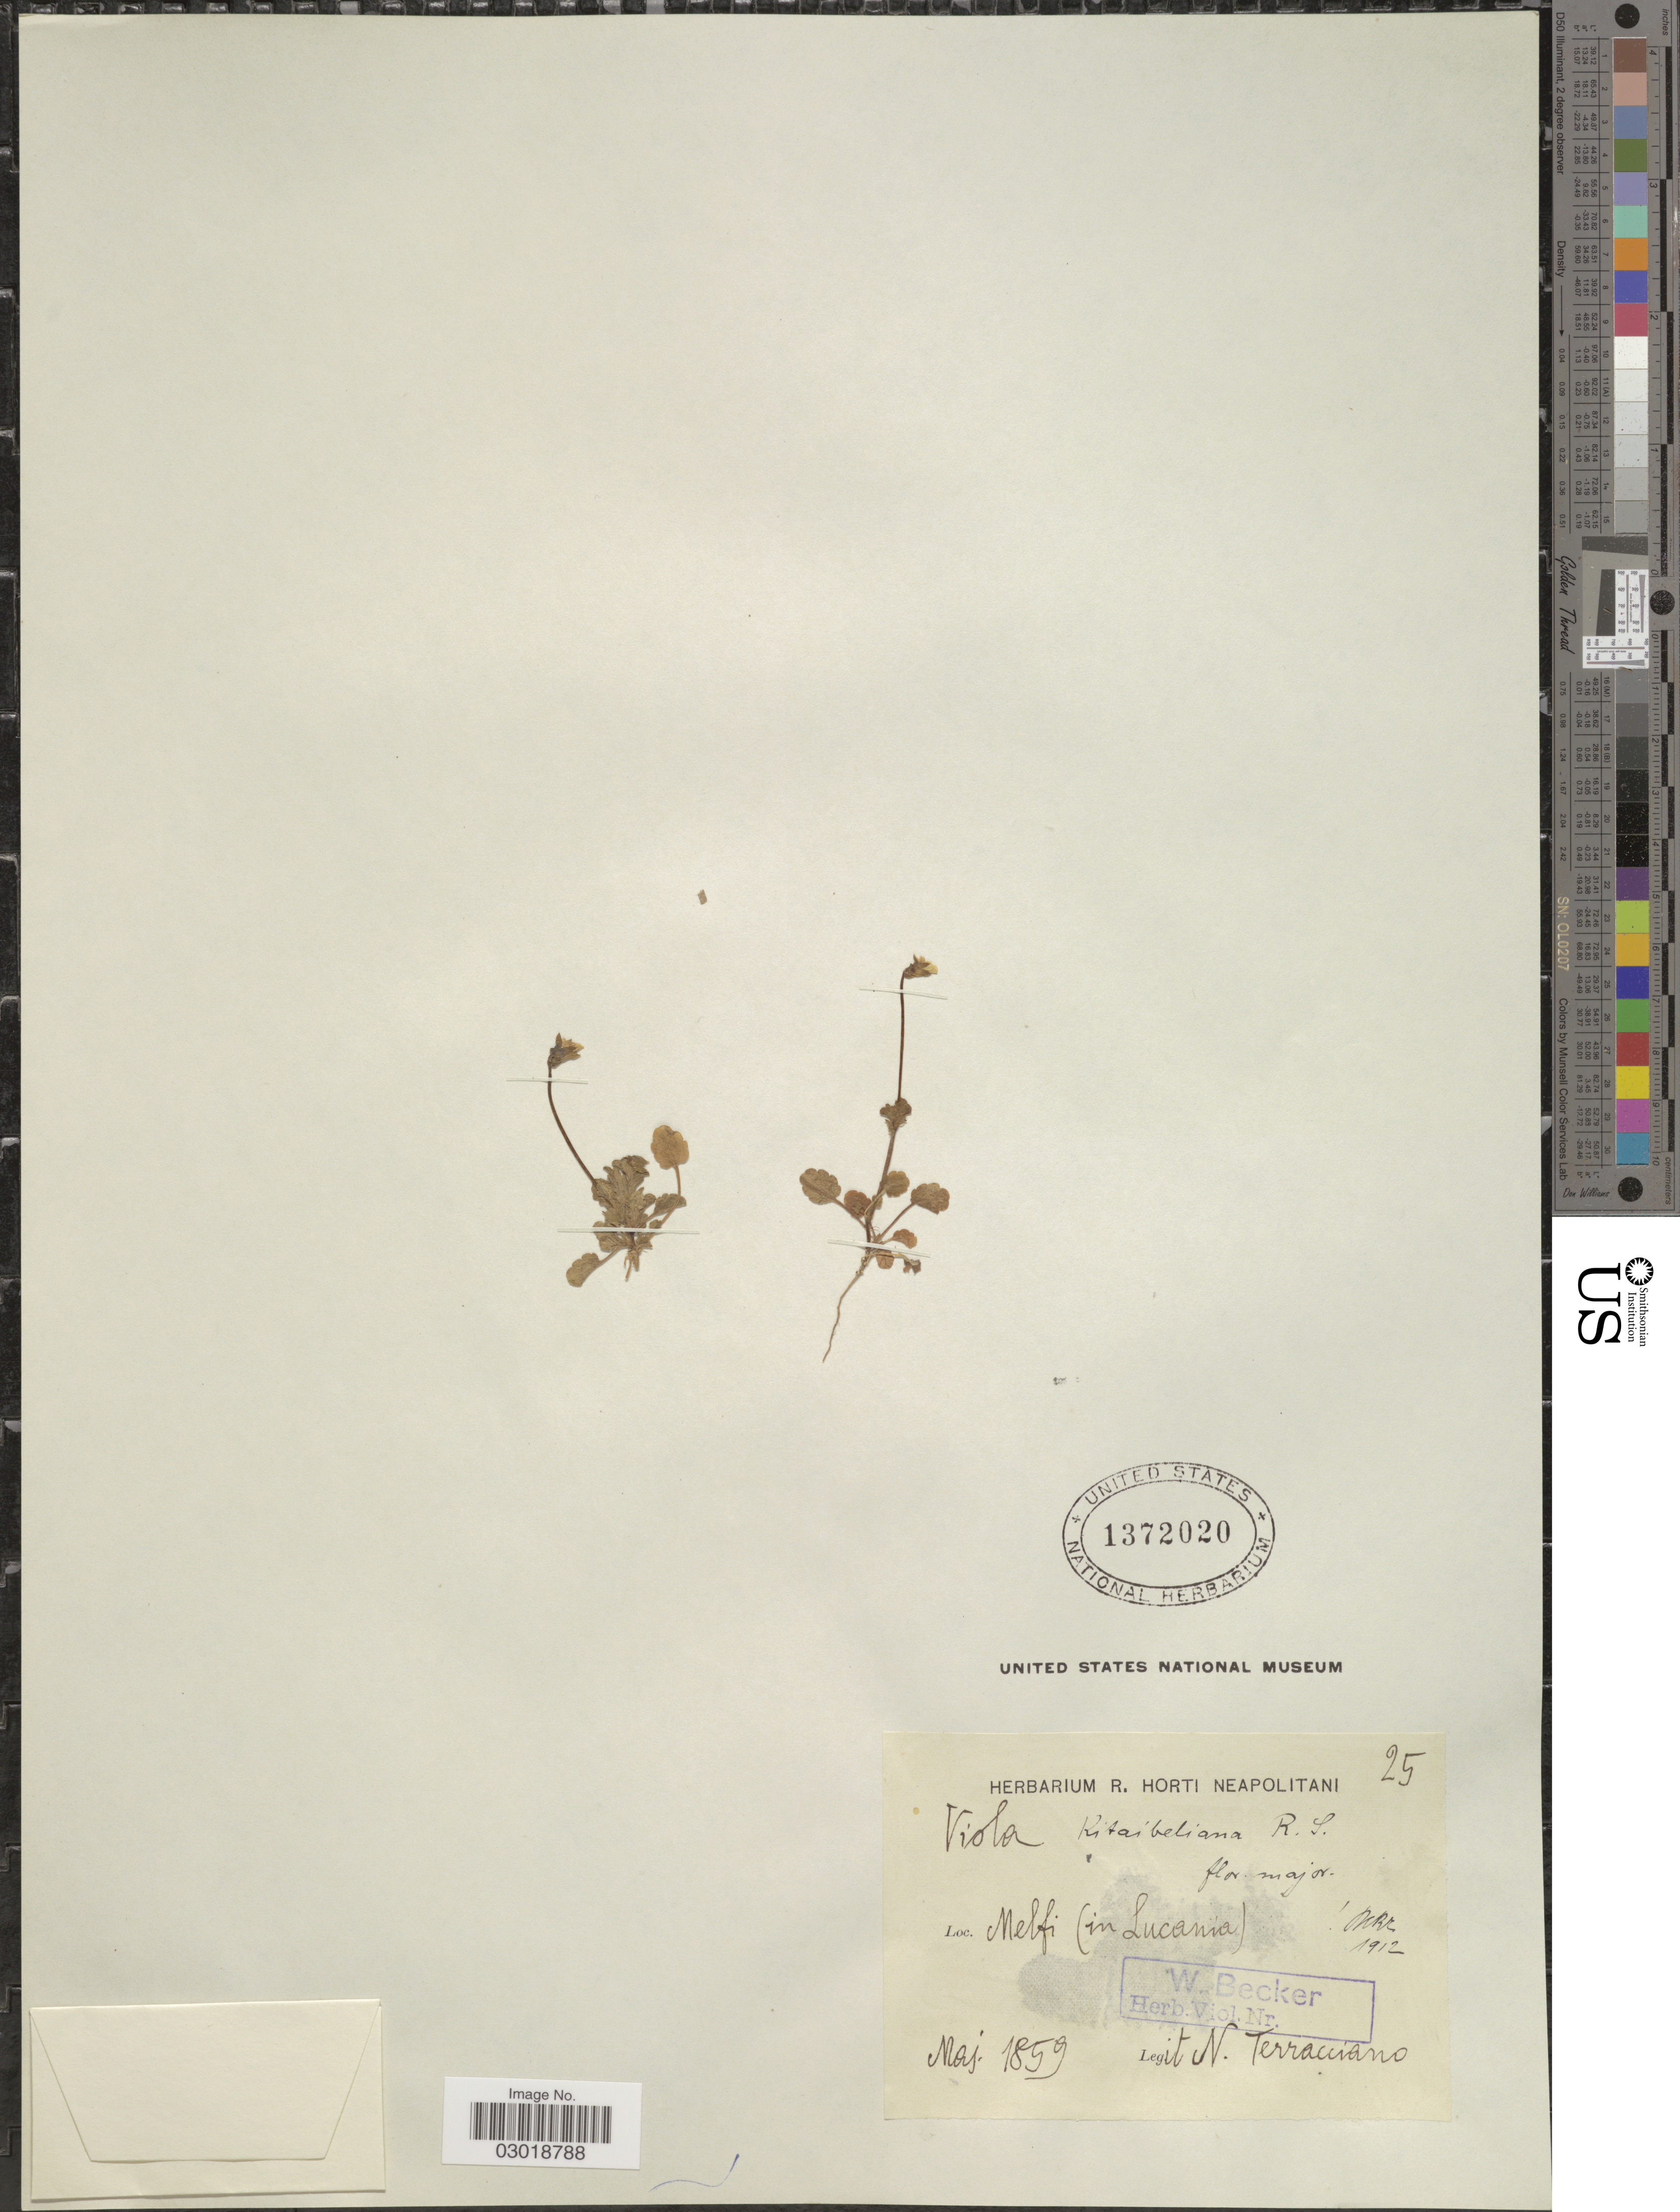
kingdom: Plantae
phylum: Tracheophyta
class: Magnoliopsida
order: Malpighiales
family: Violaceae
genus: Viola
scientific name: Viola kitaibeliana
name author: Schult.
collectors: N. Terracciano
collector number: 25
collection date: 1859-05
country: Italy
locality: Melfi (in Lucania).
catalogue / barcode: US 1372020